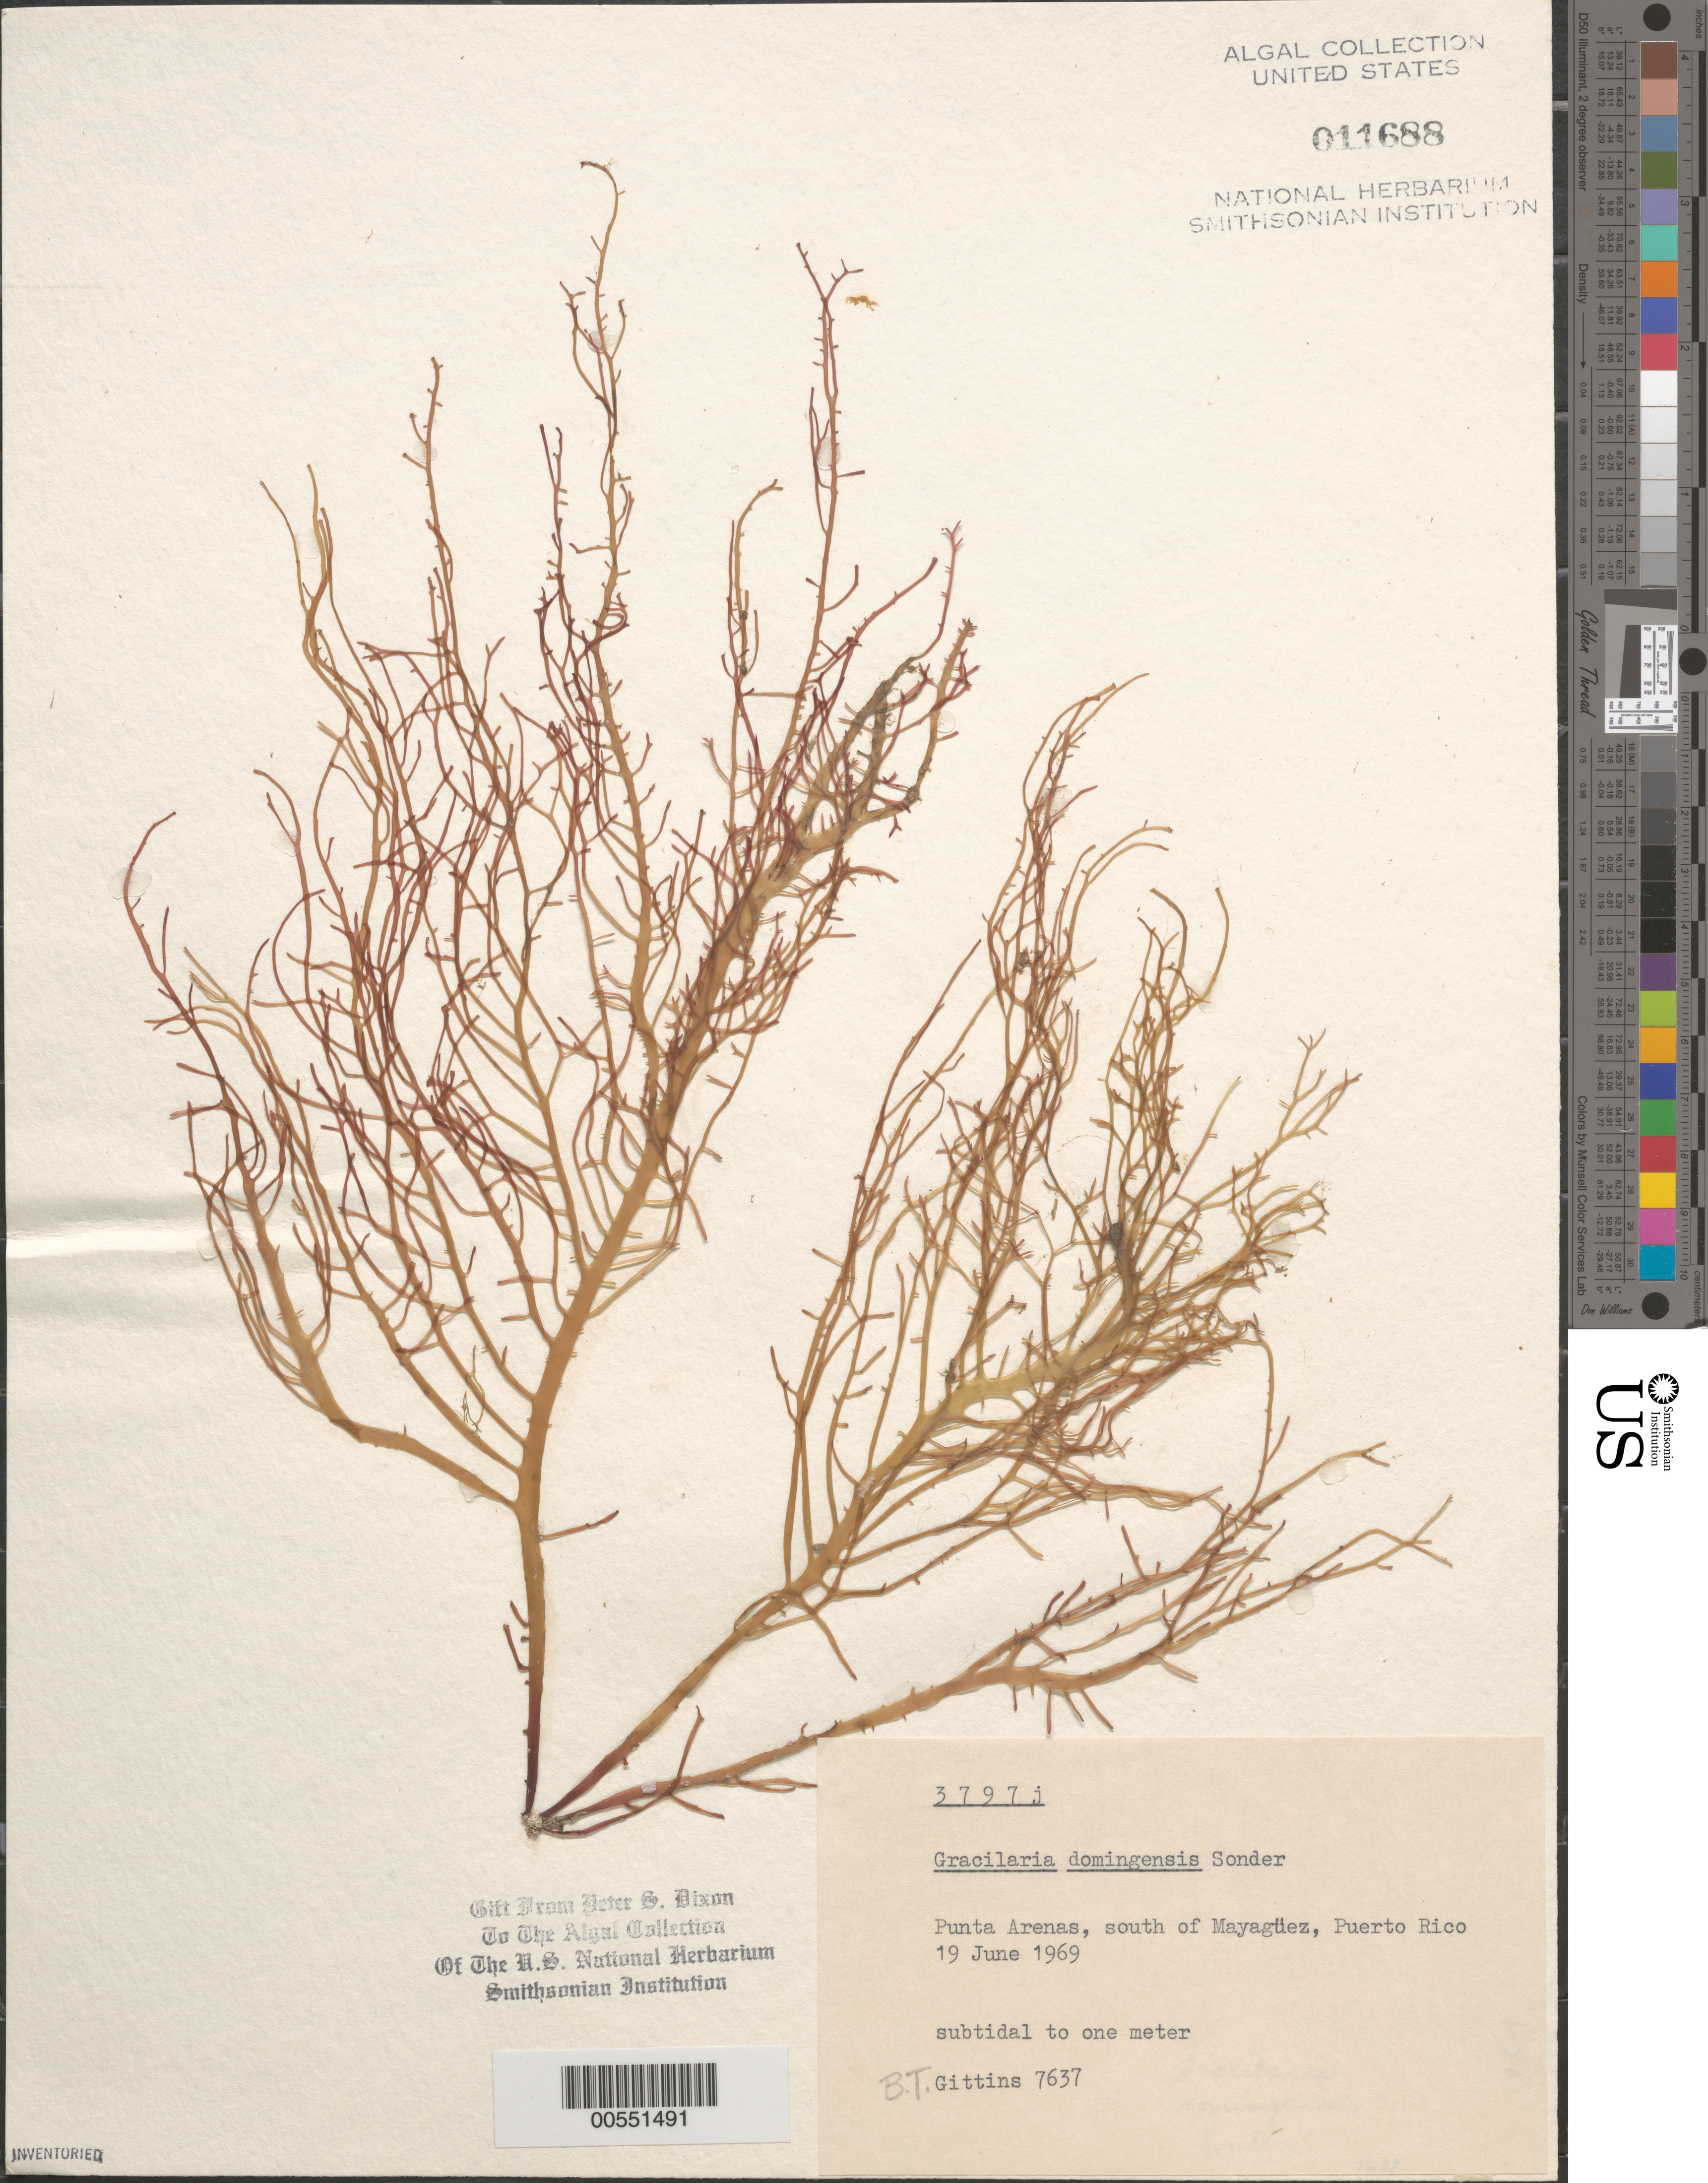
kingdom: Plantae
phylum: Rhodophyta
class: Florideophyceae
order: Gracilariales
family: Gracilariaceae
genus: Gracilaria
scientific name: Gracilaria domingensis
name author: (Kütz.) O.G. Sond. in Dickie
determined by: Dixon, P. S.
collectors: B. Gittins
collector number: BTG 7637 & PSD 3797J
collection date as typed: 19 Jun 1969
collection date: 1969-06-19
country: Puerto Rico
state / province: Mayaguez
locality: Punta arenas, south of mayaguez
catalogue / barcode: US 11688